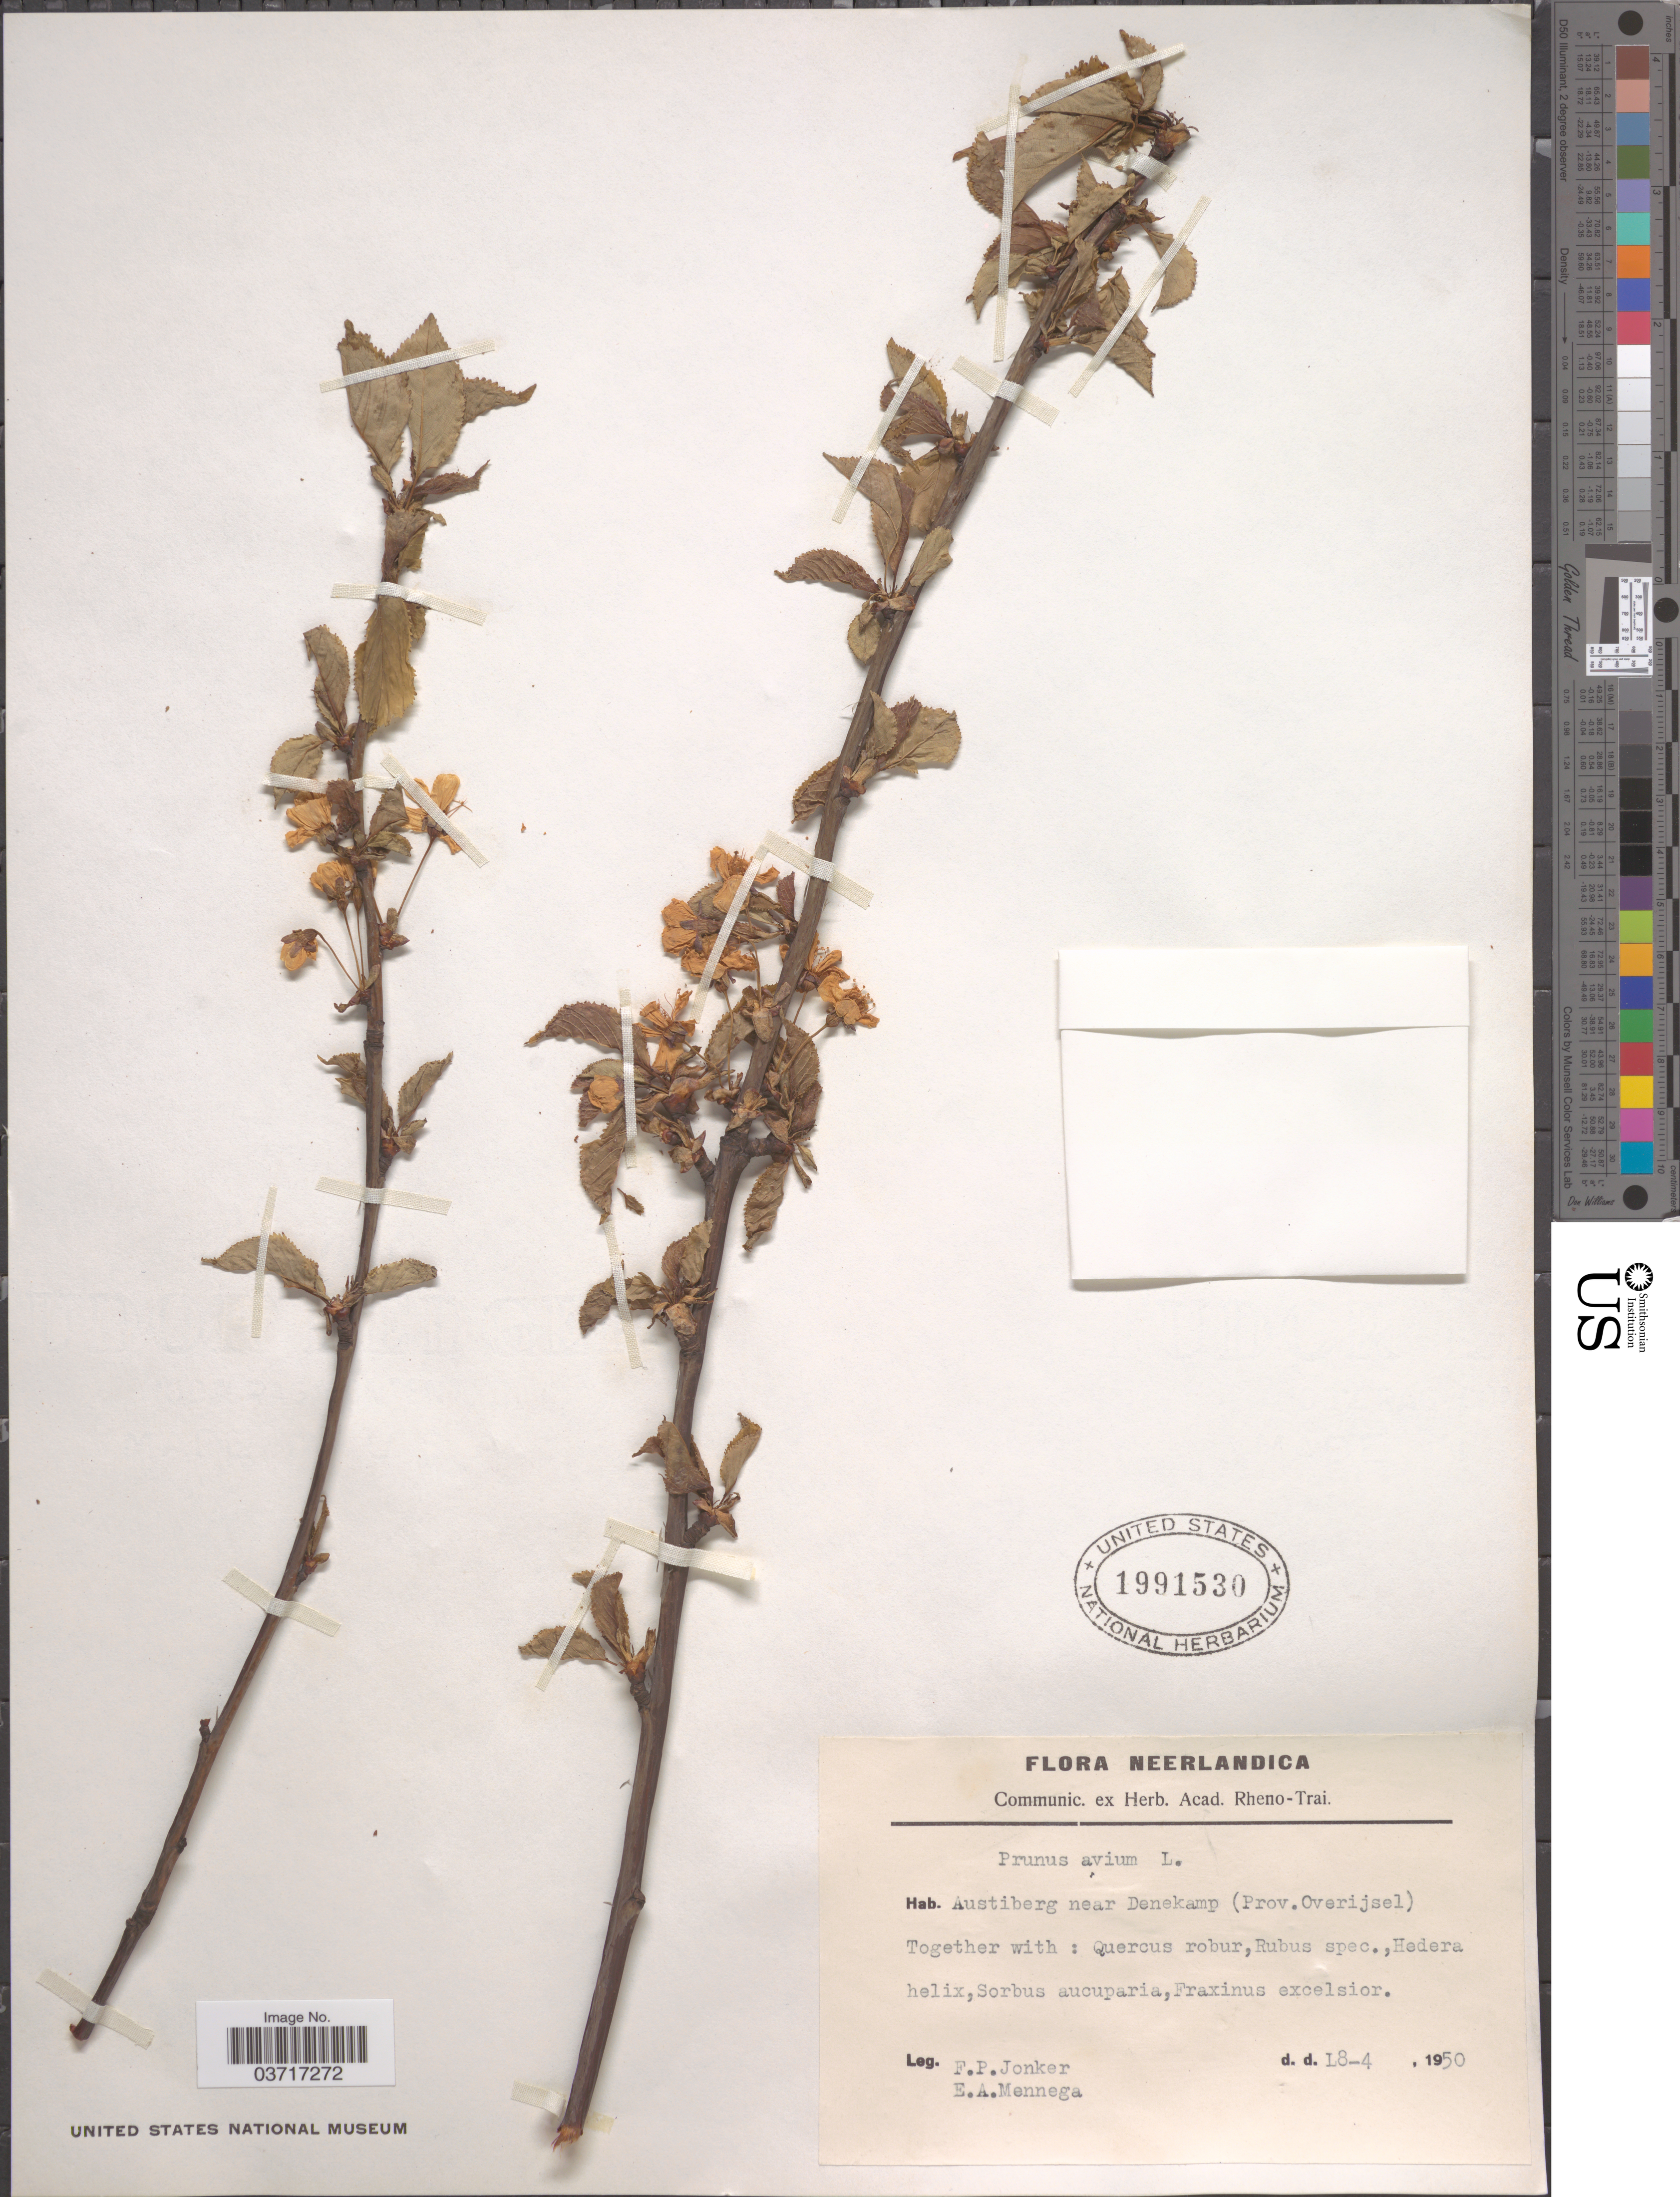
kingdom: Plantae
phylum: Tracheophyta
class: Magnoliopsida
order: Rosales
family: Rosaceae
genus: Prunus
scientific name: Prunus avium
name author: L.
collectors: F. P. Jonker & E. A. Mennega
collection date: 1950-04-18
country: Netherlands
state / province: Overijssel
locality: Austiberg near Denekamp.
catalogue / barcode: US 1991530